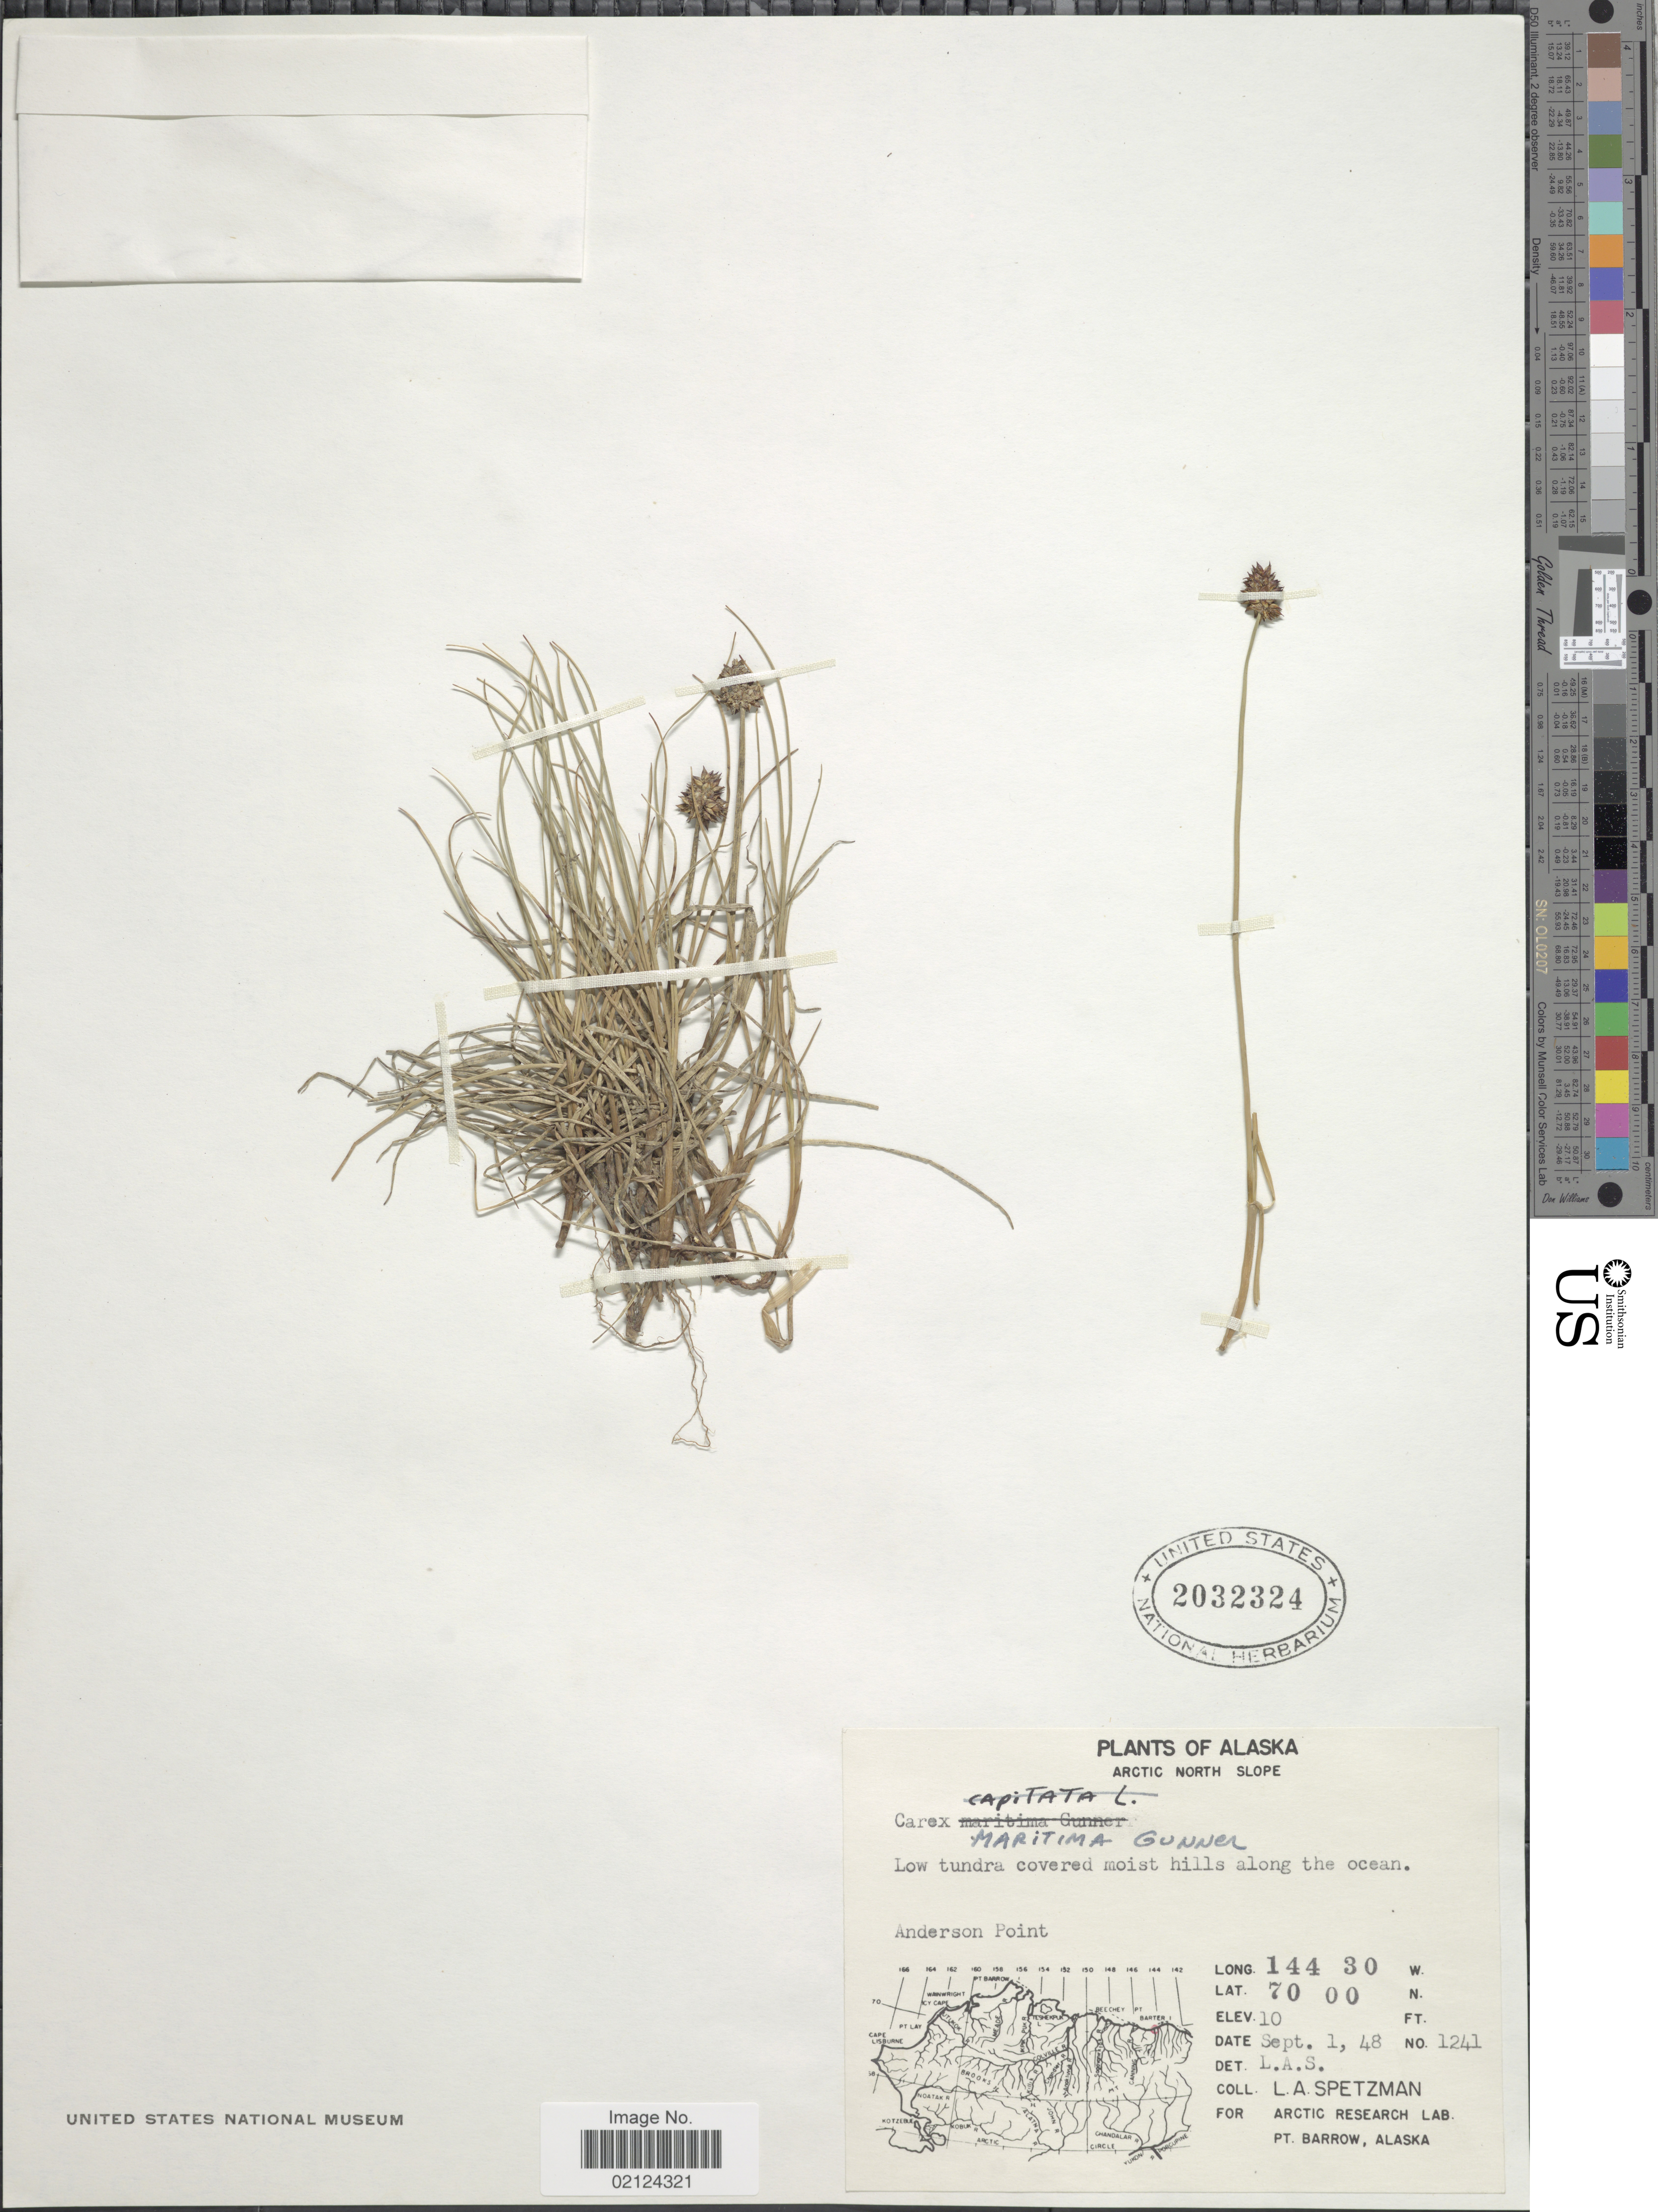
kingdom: Plantae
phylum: Tracheophyta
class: Liliopsida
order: Poales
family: Cyperaceae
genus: Carex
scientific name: Carex maritima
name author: Gunnerus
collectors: L. Spetzman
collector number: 1241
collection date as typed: Transcribed d/m/y: 1/9/48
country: United States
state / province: Alaska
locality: Arctic North Slope, Anderson Point, hills along the ocean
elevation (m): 3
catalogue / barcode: US 2032324